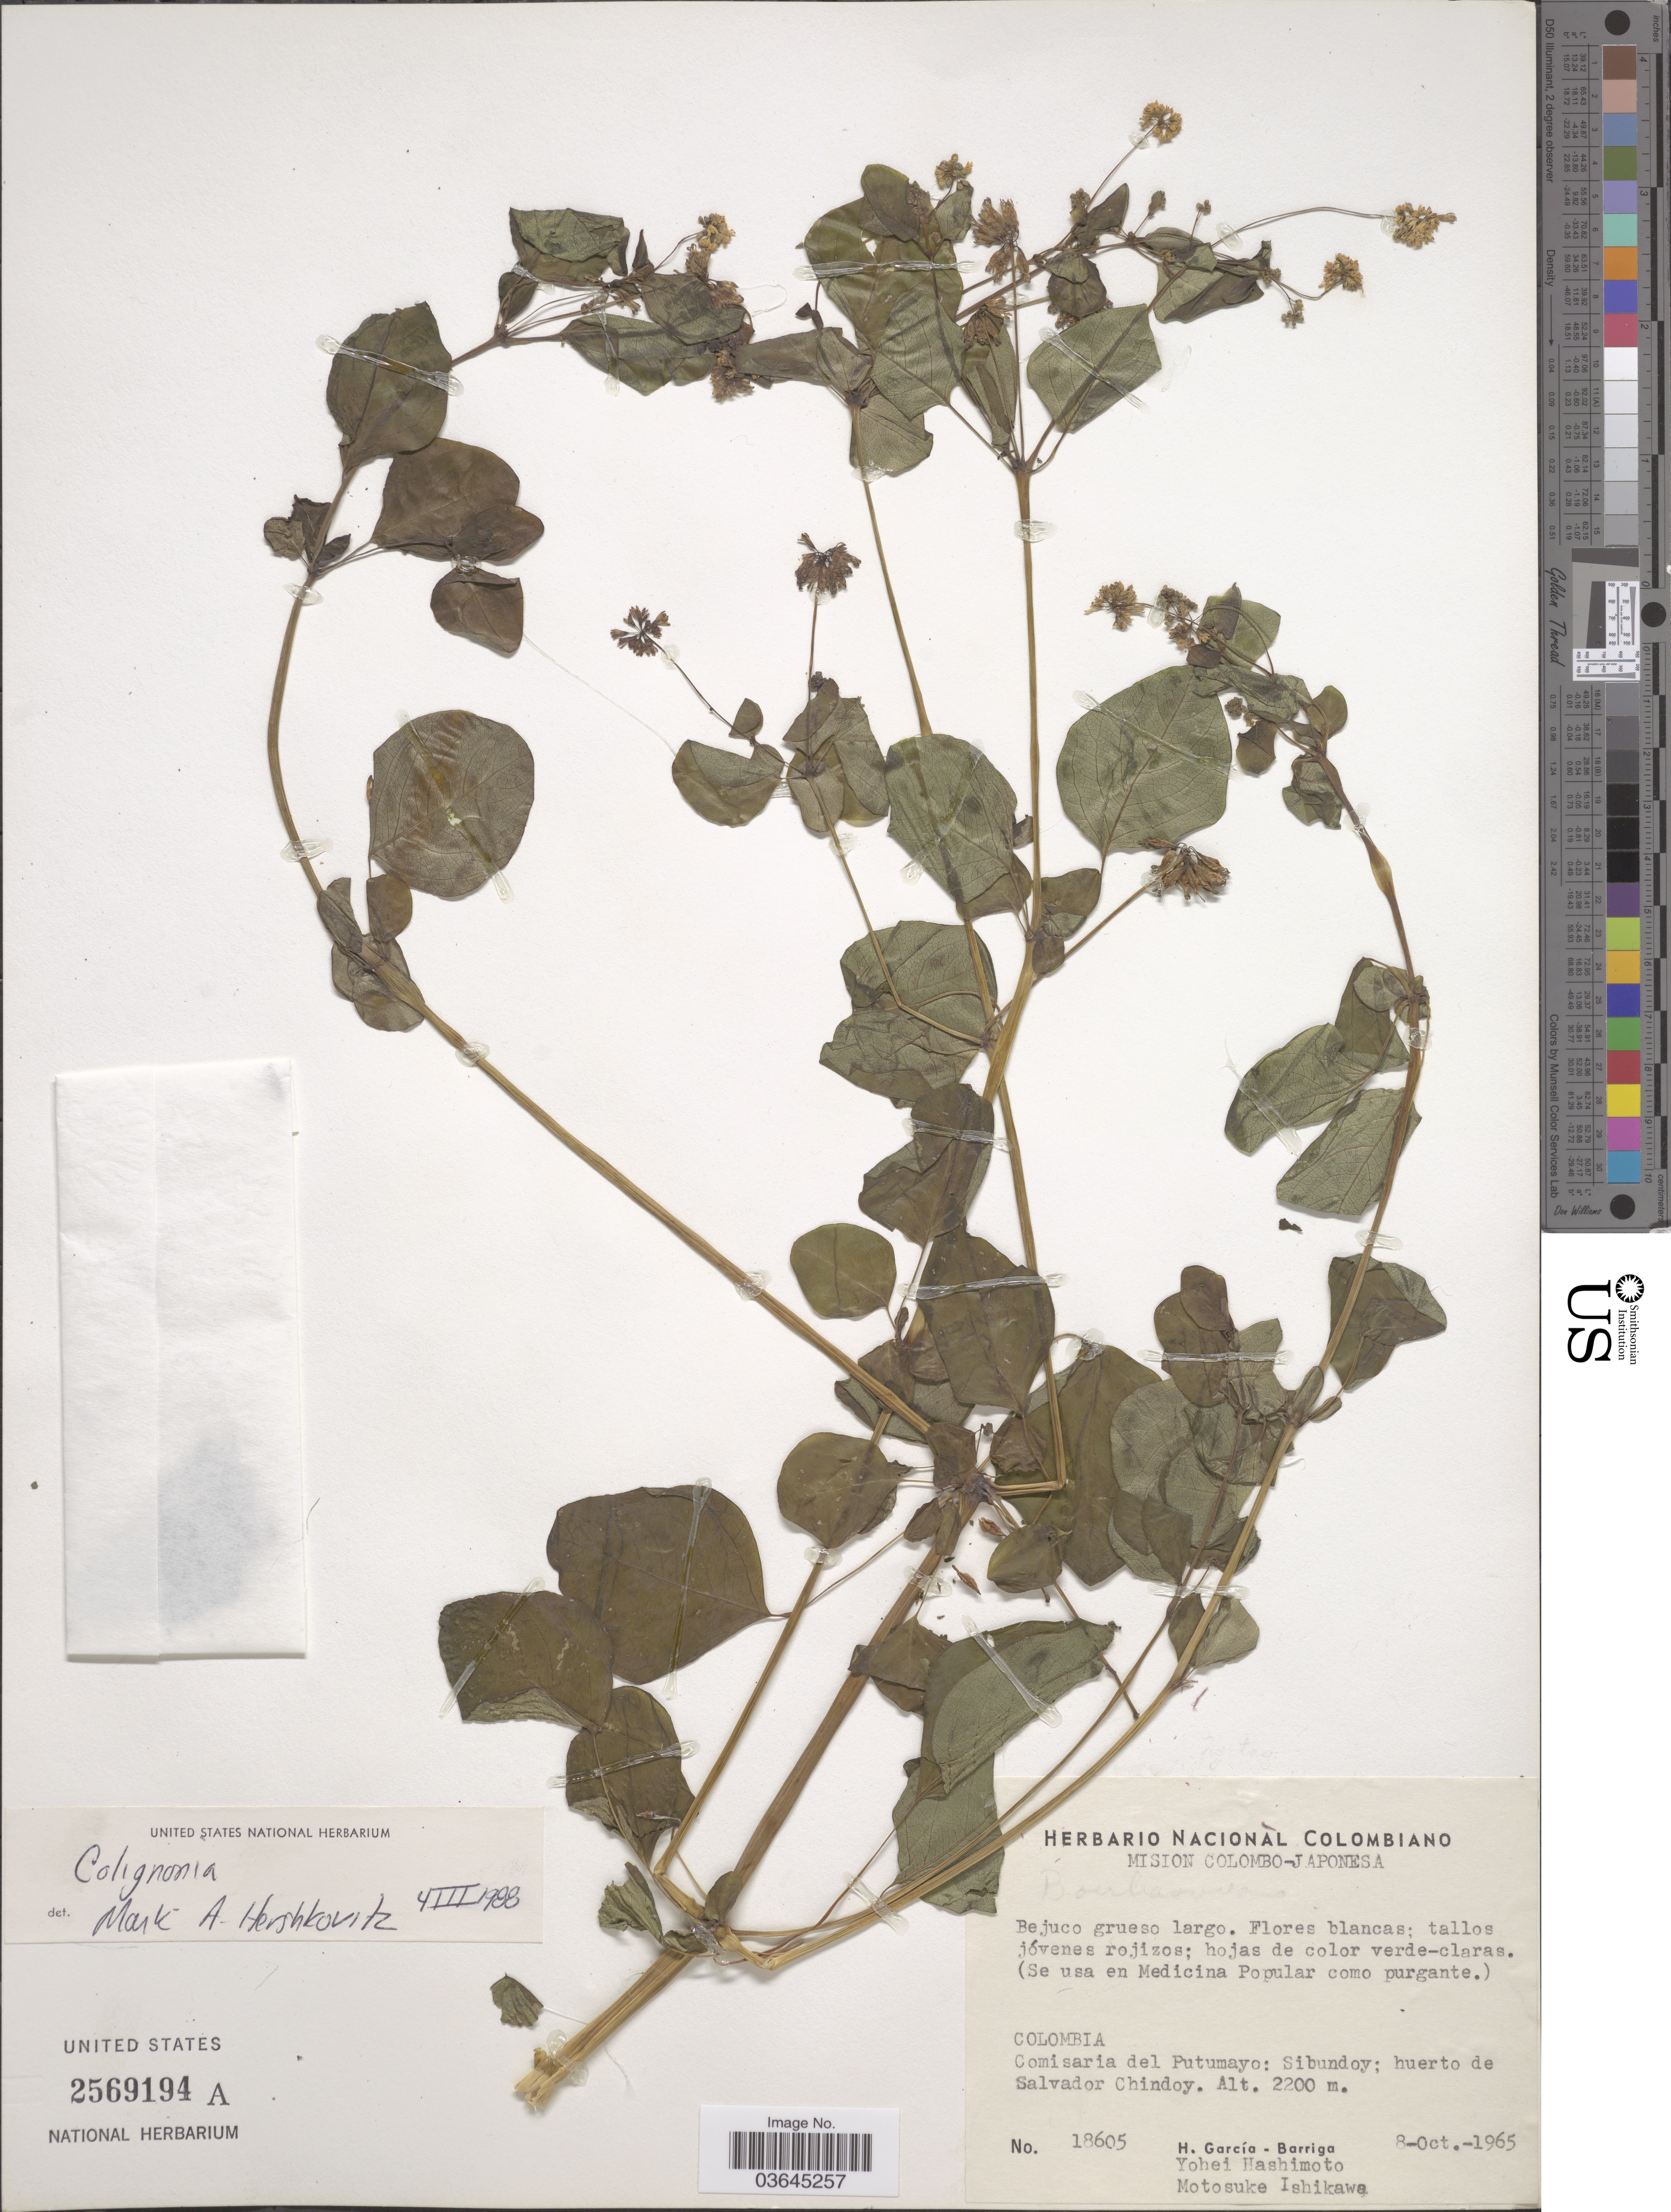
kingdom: Plantae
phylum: Tracheophyta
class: Magnoliopsida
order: Caryophyllales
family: Nyctaginaceae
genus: Colignonia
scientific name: Colignonia sp.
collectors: H. García Barriga, Y. Hashimoto & M. Ishikawa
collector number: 18605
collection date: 1965-10-08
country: Colombia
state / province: Putumayo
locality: Comisaria del Putumayo: Sibundoy; huerto de Salvador Chindoy.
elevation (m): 2200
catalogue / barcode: US 2569194A